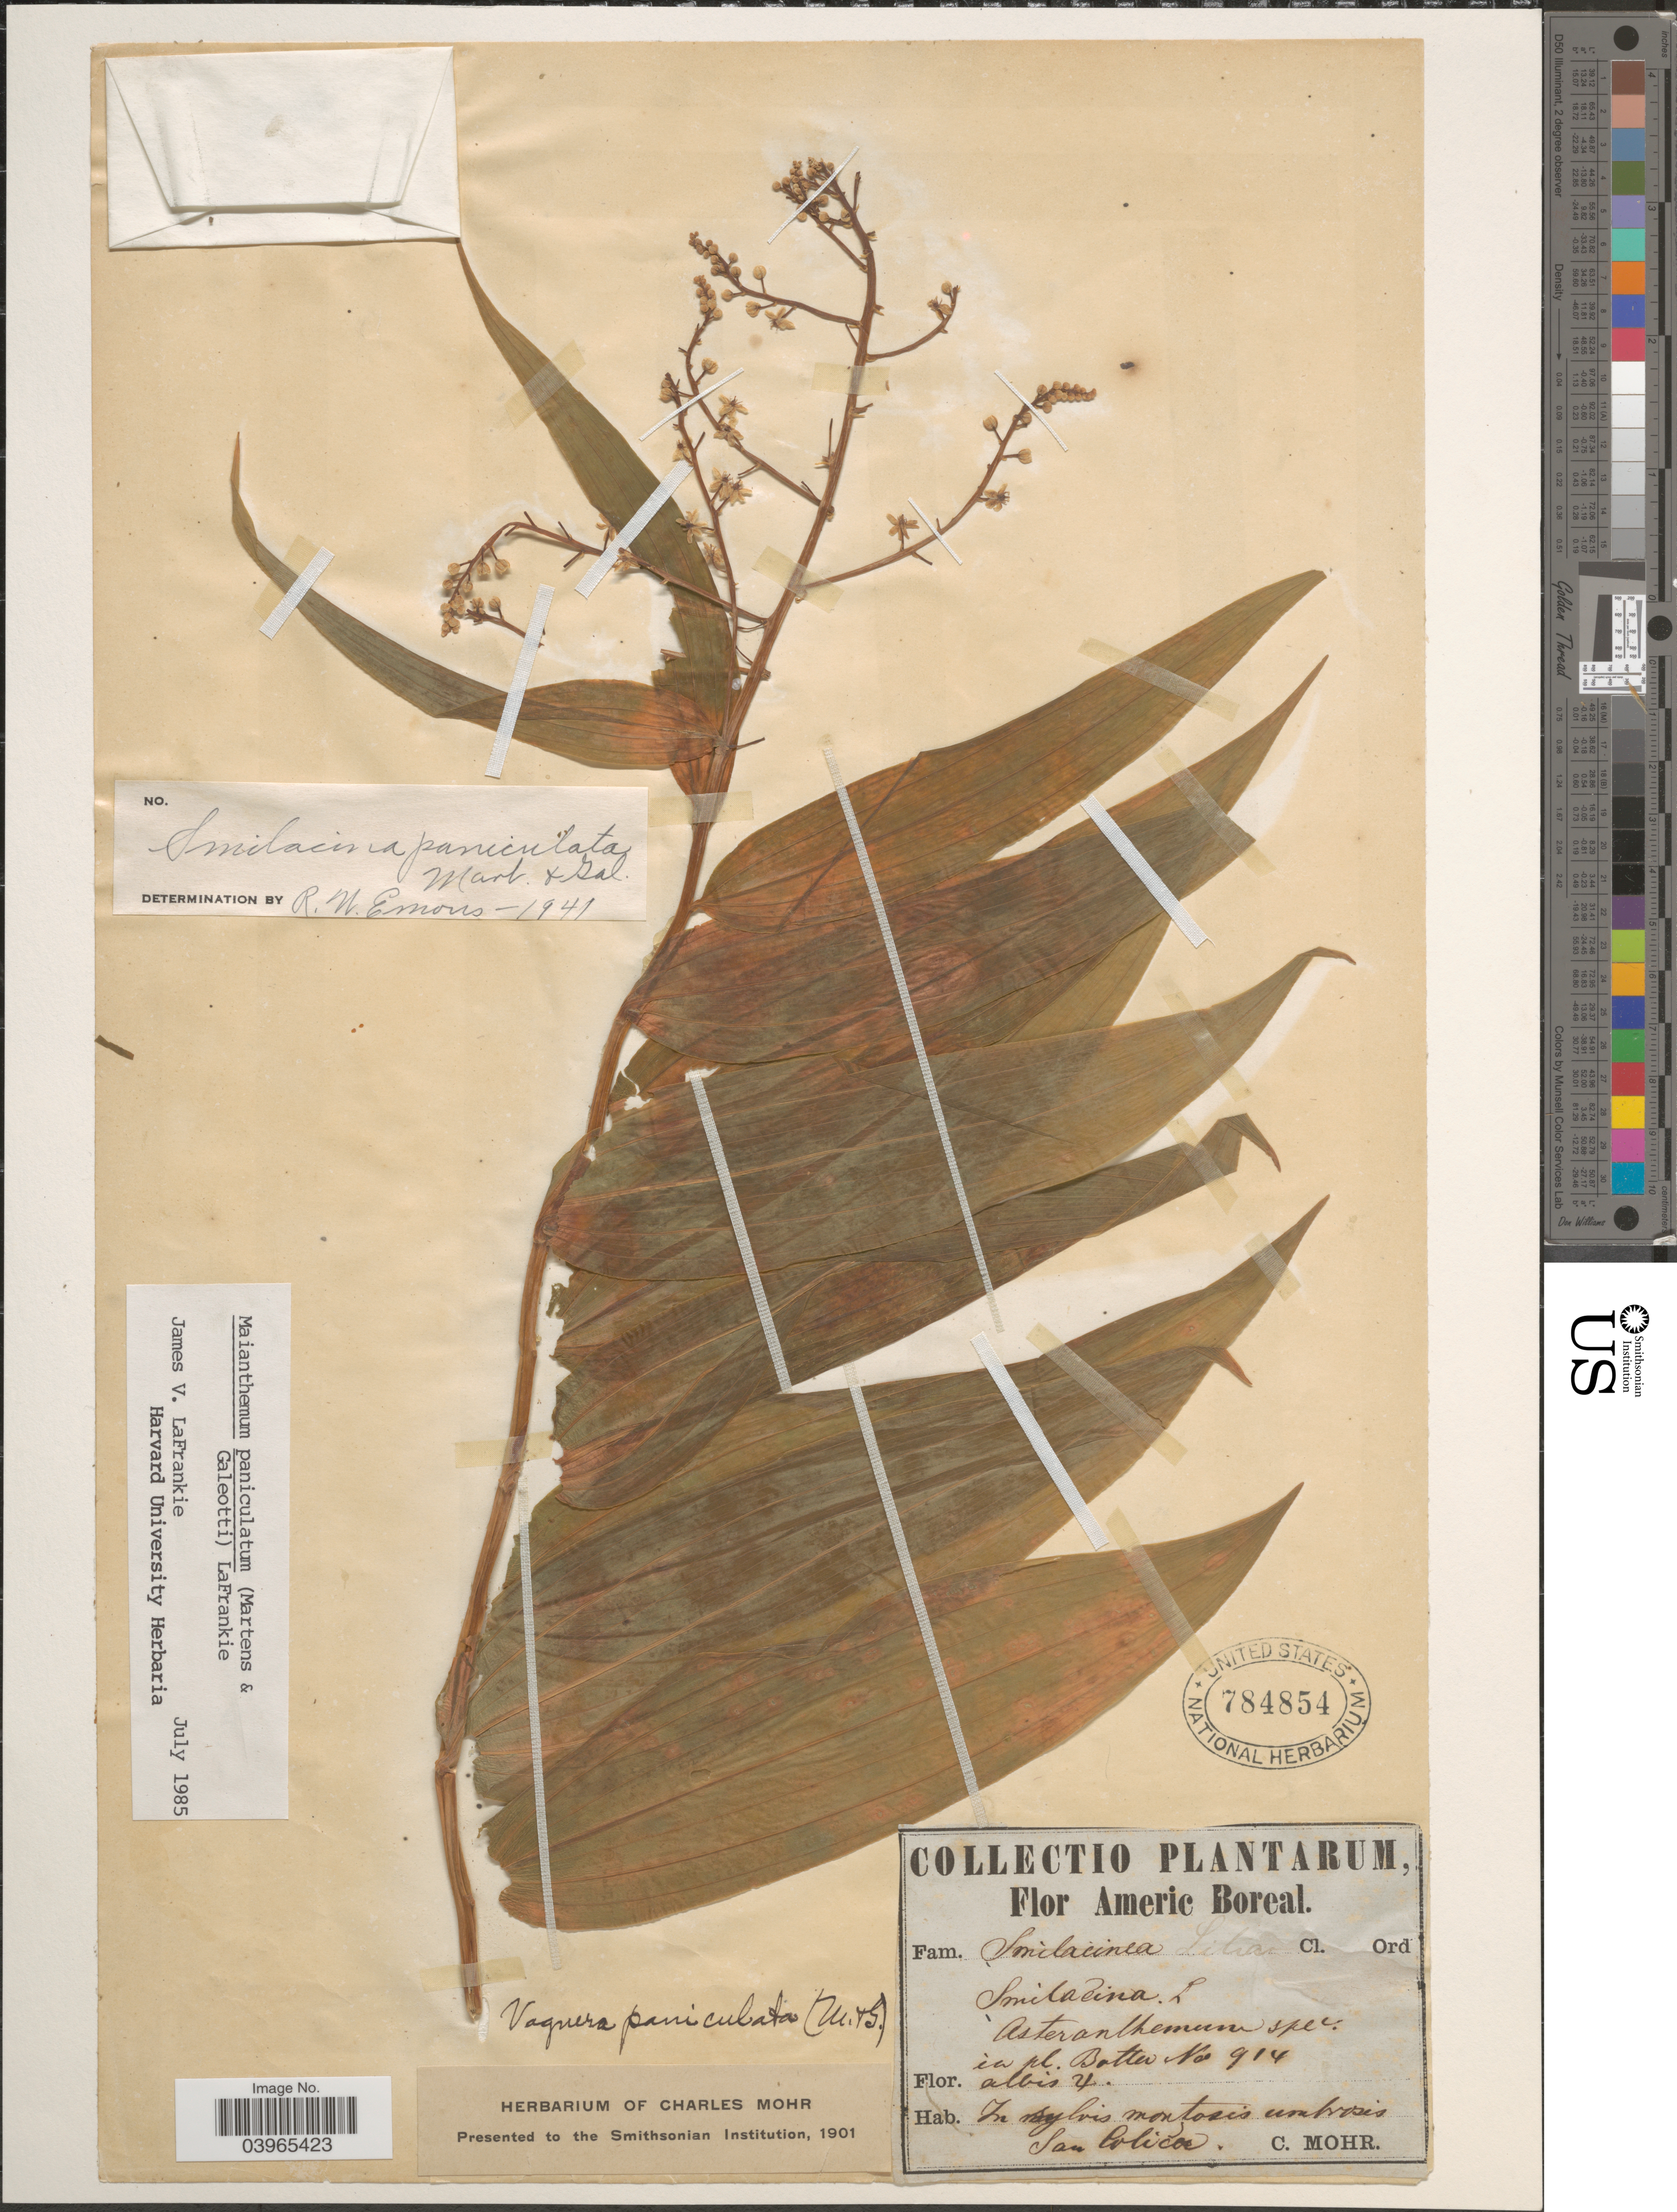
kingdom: Plantae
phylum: Tracheophyta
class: Liliopsida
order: Asparagales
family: Asparagaceae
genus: Maianthemum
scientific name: Maianthemum paniculatum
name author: (M. Martens & Galeotti) LaFrankie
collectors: Mohr, C. T. (herbarium)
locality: Americ Boreal. In sylvis montosis umbrosis San Colicá [interpreted].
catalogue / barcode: US 784854